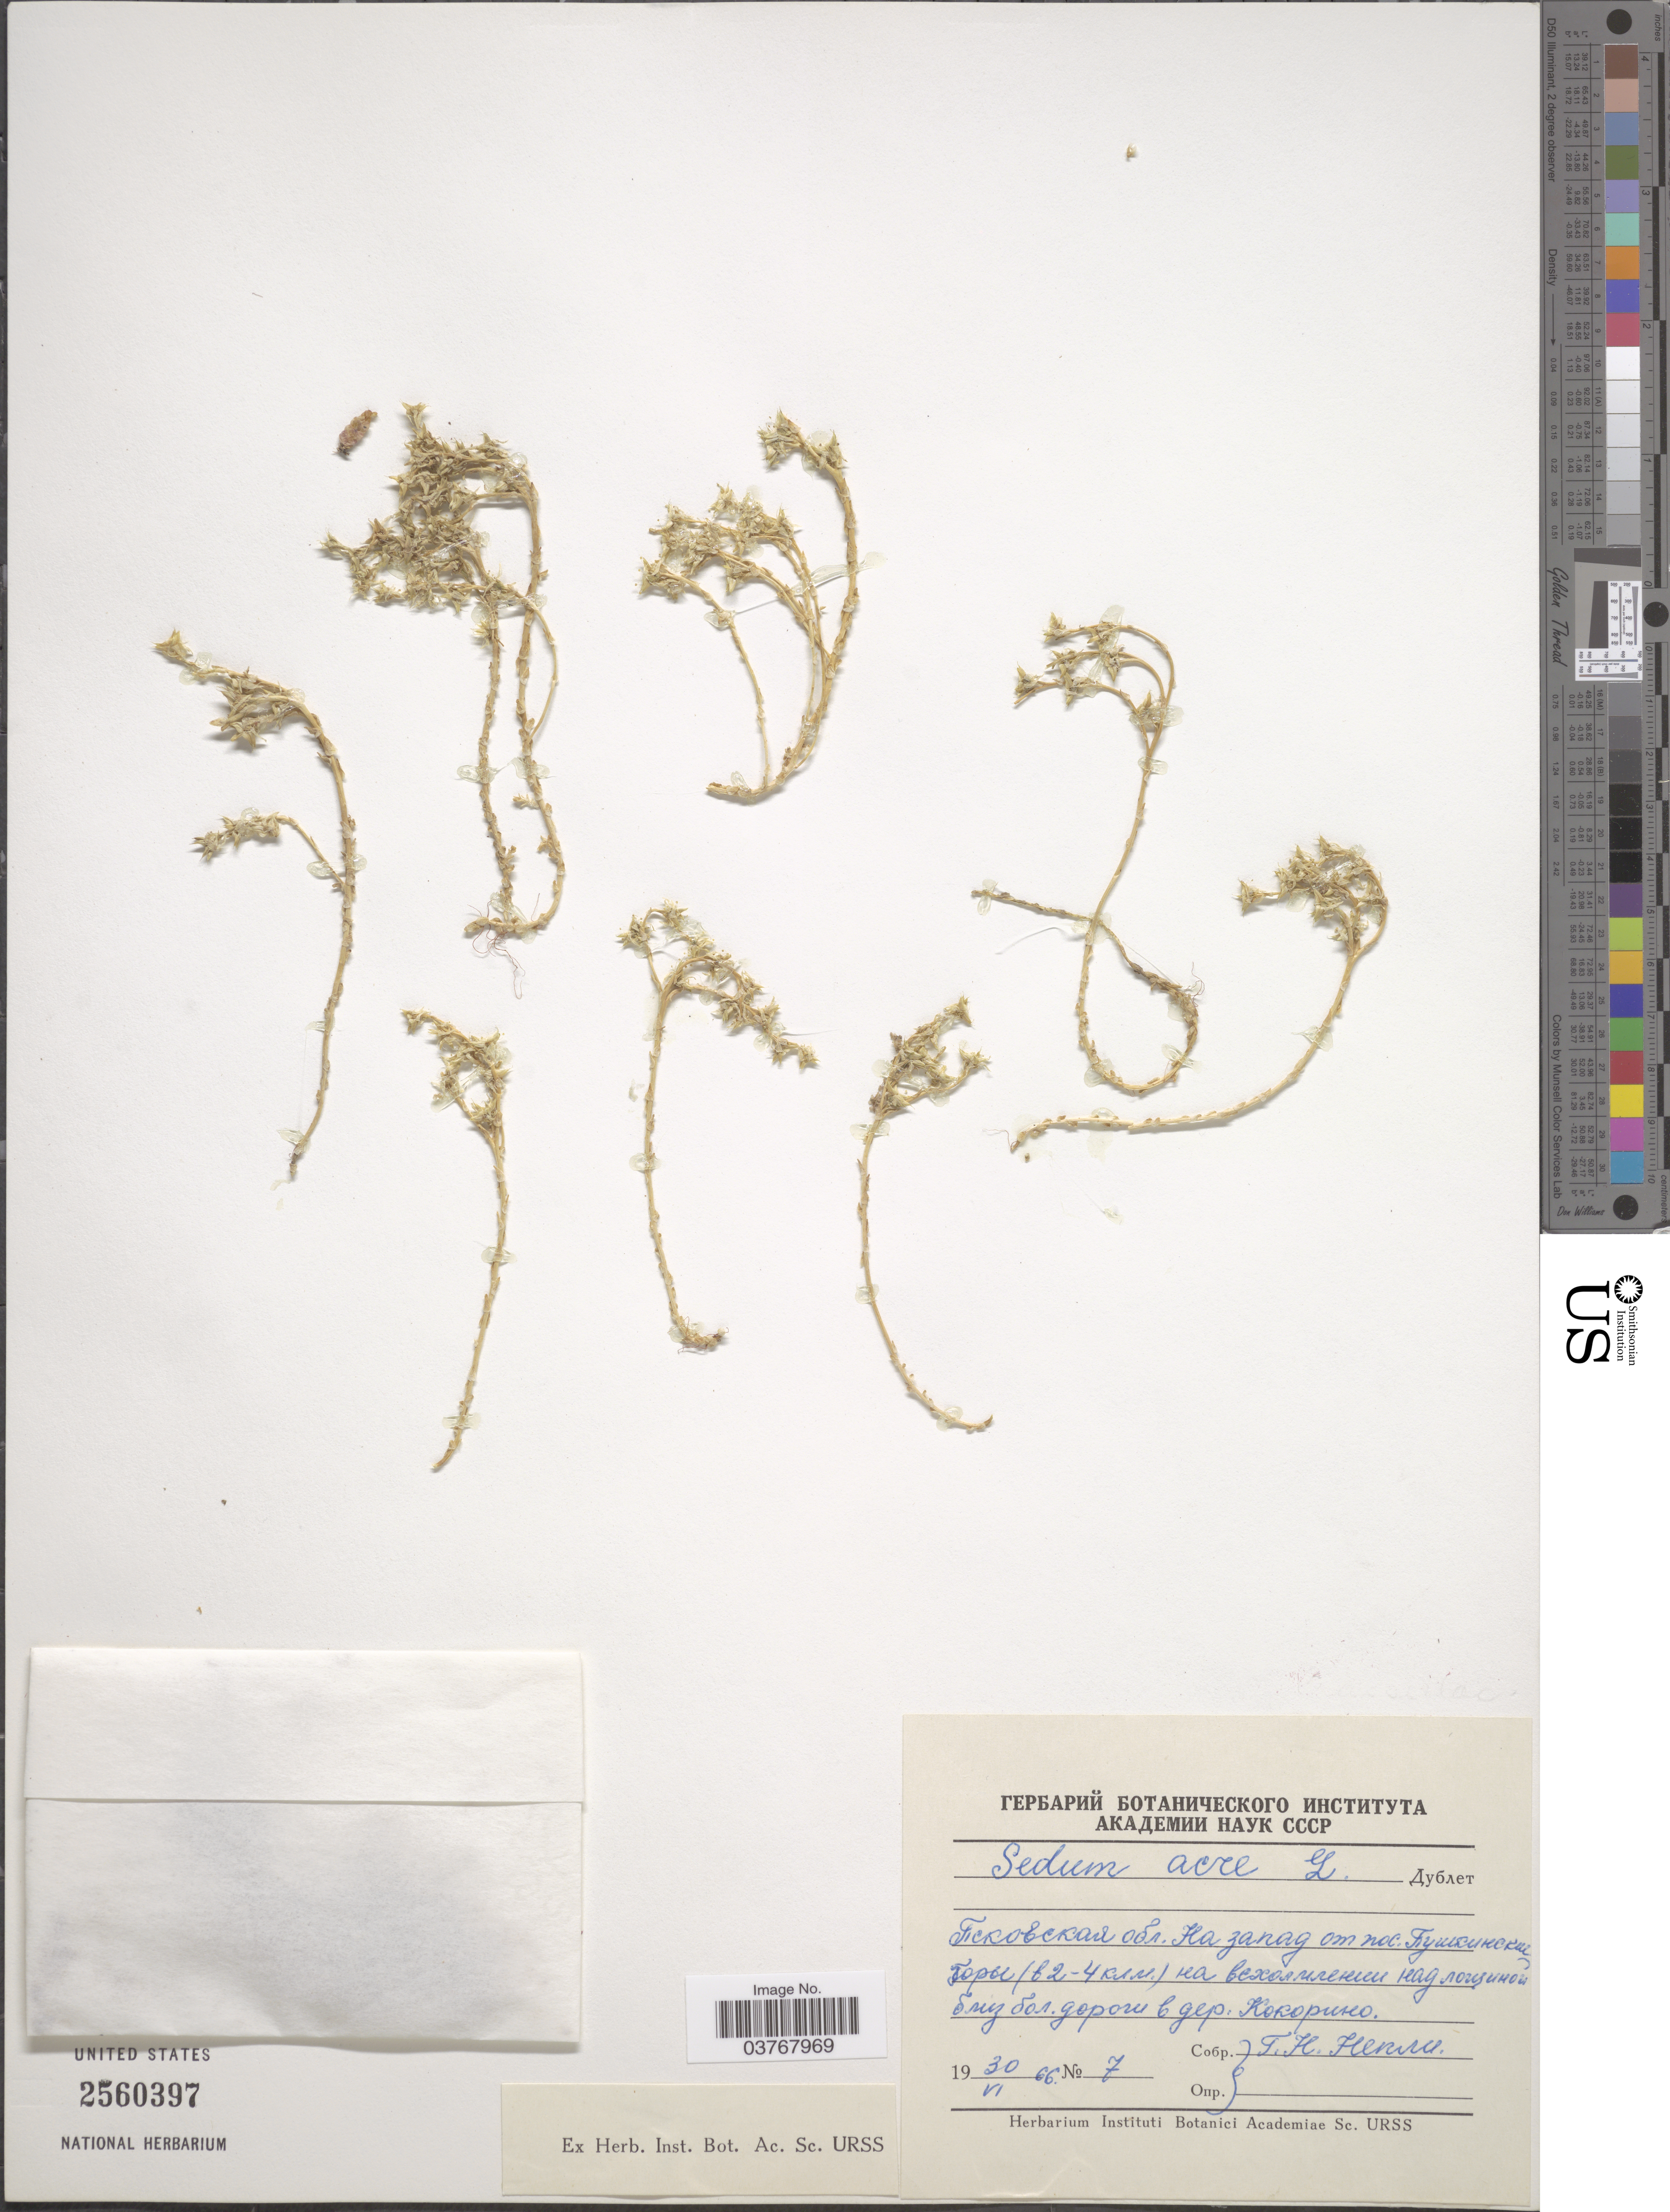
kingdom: Plantae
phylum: Tracheophyta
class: Magnoliopsida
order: Saxifragales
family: Crassulaceae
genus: Sedum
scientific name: Sedum acre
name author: L.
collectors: G. Nepli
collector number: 7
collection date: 1966-06-30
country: Russian Federation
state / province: Pskov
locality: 2-4 km W of Pushkinskie Gory, near road to village Kokorino.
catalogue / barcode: US 2560397